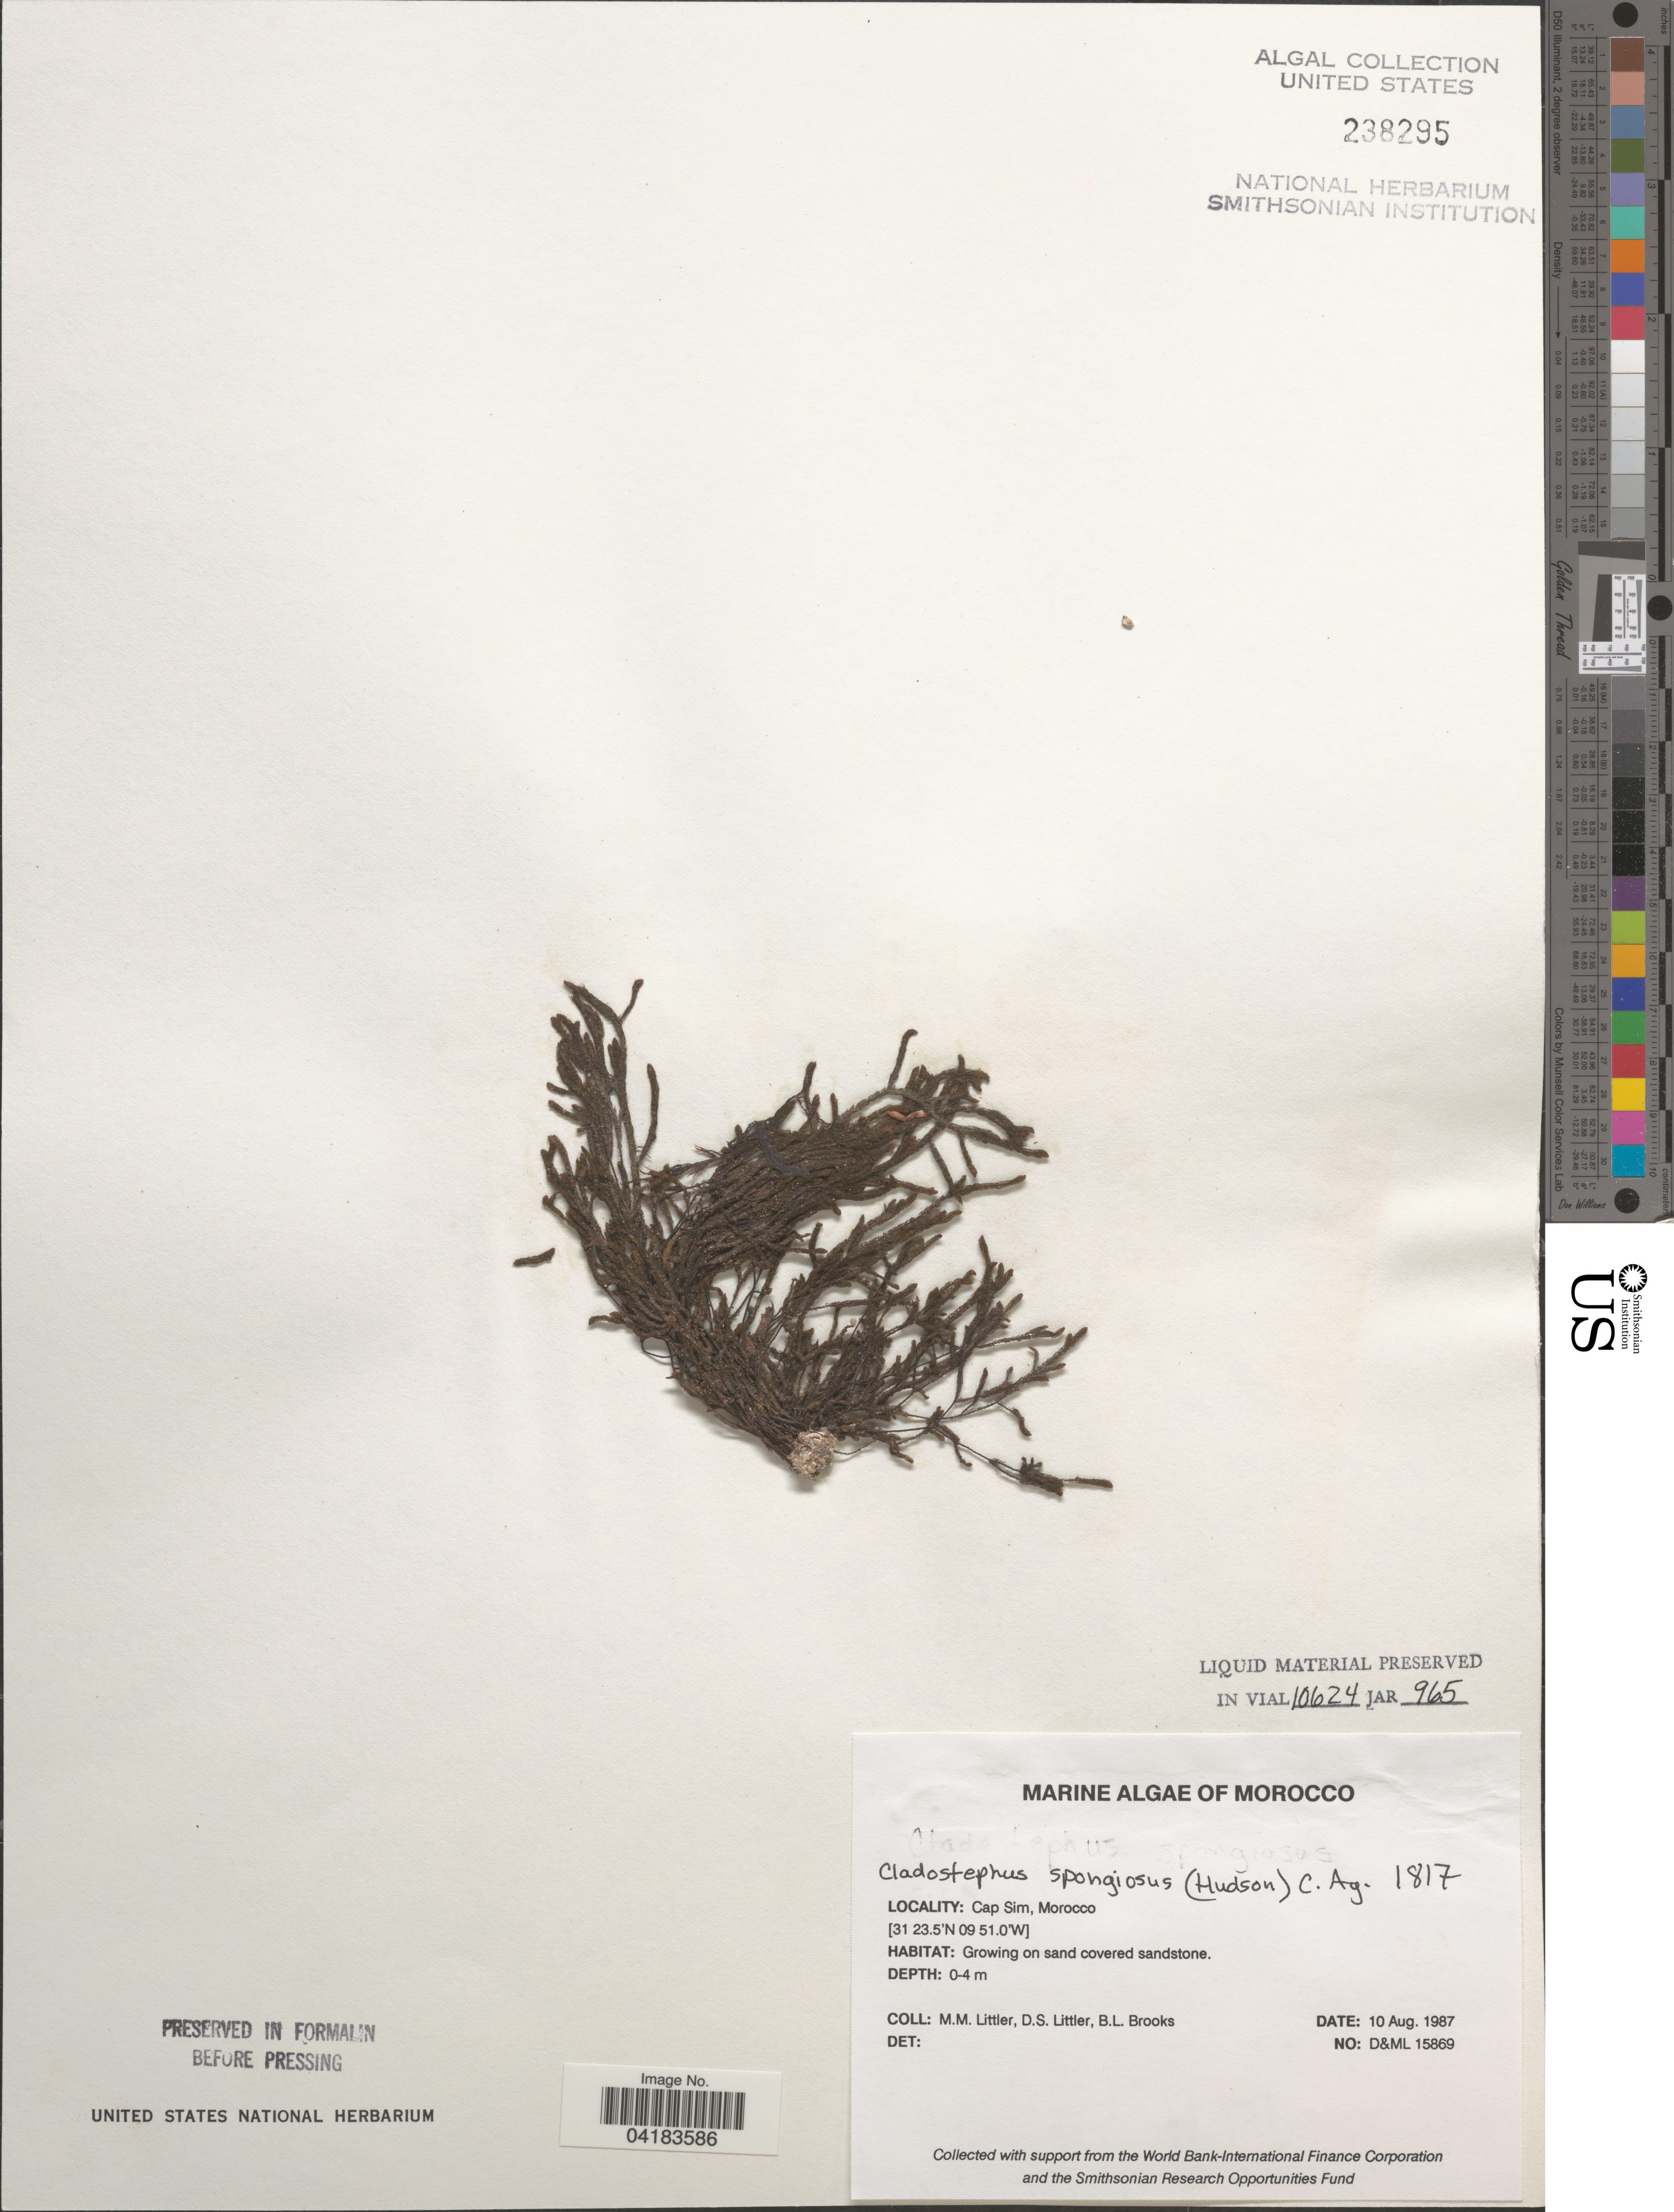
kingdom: Chromista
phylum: Ochrophyta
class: Phaeophyceae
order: Sphacelariales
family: Cladostephaceae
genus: Cladostephus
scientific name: Cladostephus spongiosus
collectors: D. S. Littler & B. Brooks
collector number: D&ML15869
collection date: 1987-08-10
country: Morocco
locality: Cap Sim.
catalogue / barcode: US 238295